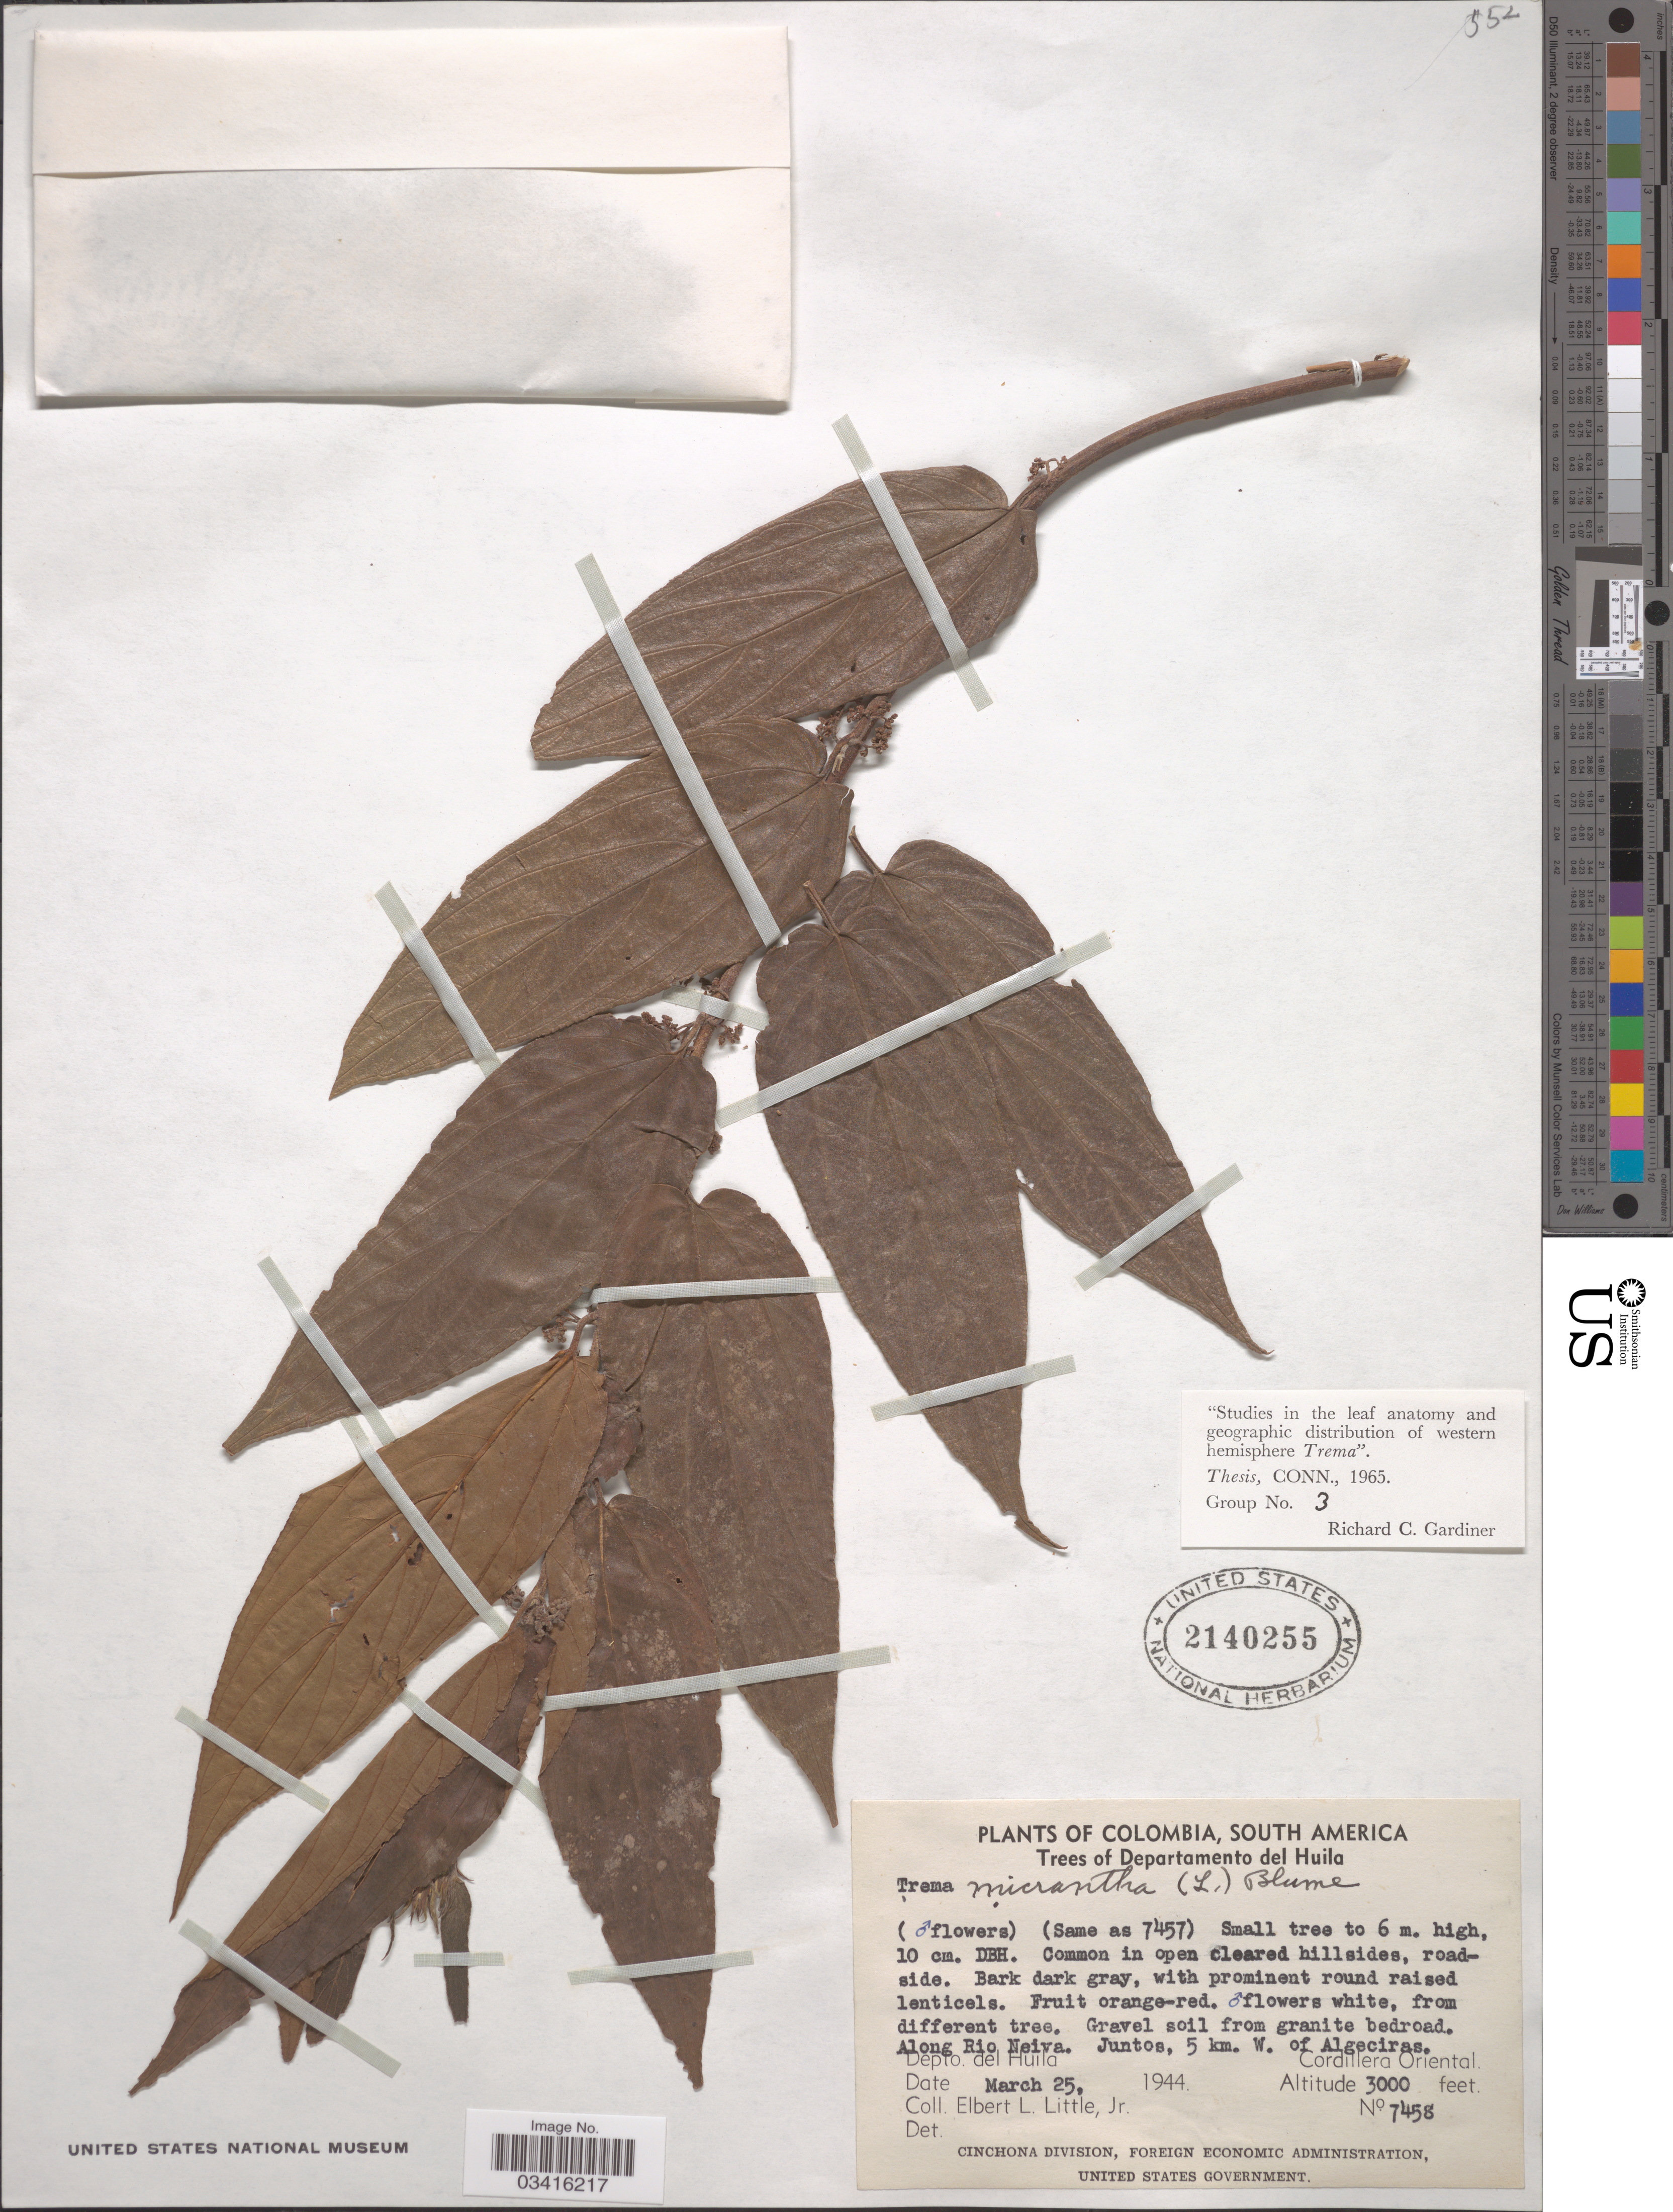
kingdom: Plantae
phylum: Tracheophyta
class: Magnoliopsida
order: Rosales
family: Cannabaceae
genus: Trema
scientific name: Trema micranthum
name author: (L.) Blume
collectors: E. L. Little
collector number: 7458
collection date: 1944-03-25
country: Colombia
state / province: Huila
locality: Along Rio Neiva. Juntos, 5 km. W. of Algeciras. Depto. del Huila. Cordillera Oriental.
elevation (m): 914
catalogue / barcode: US 2140255